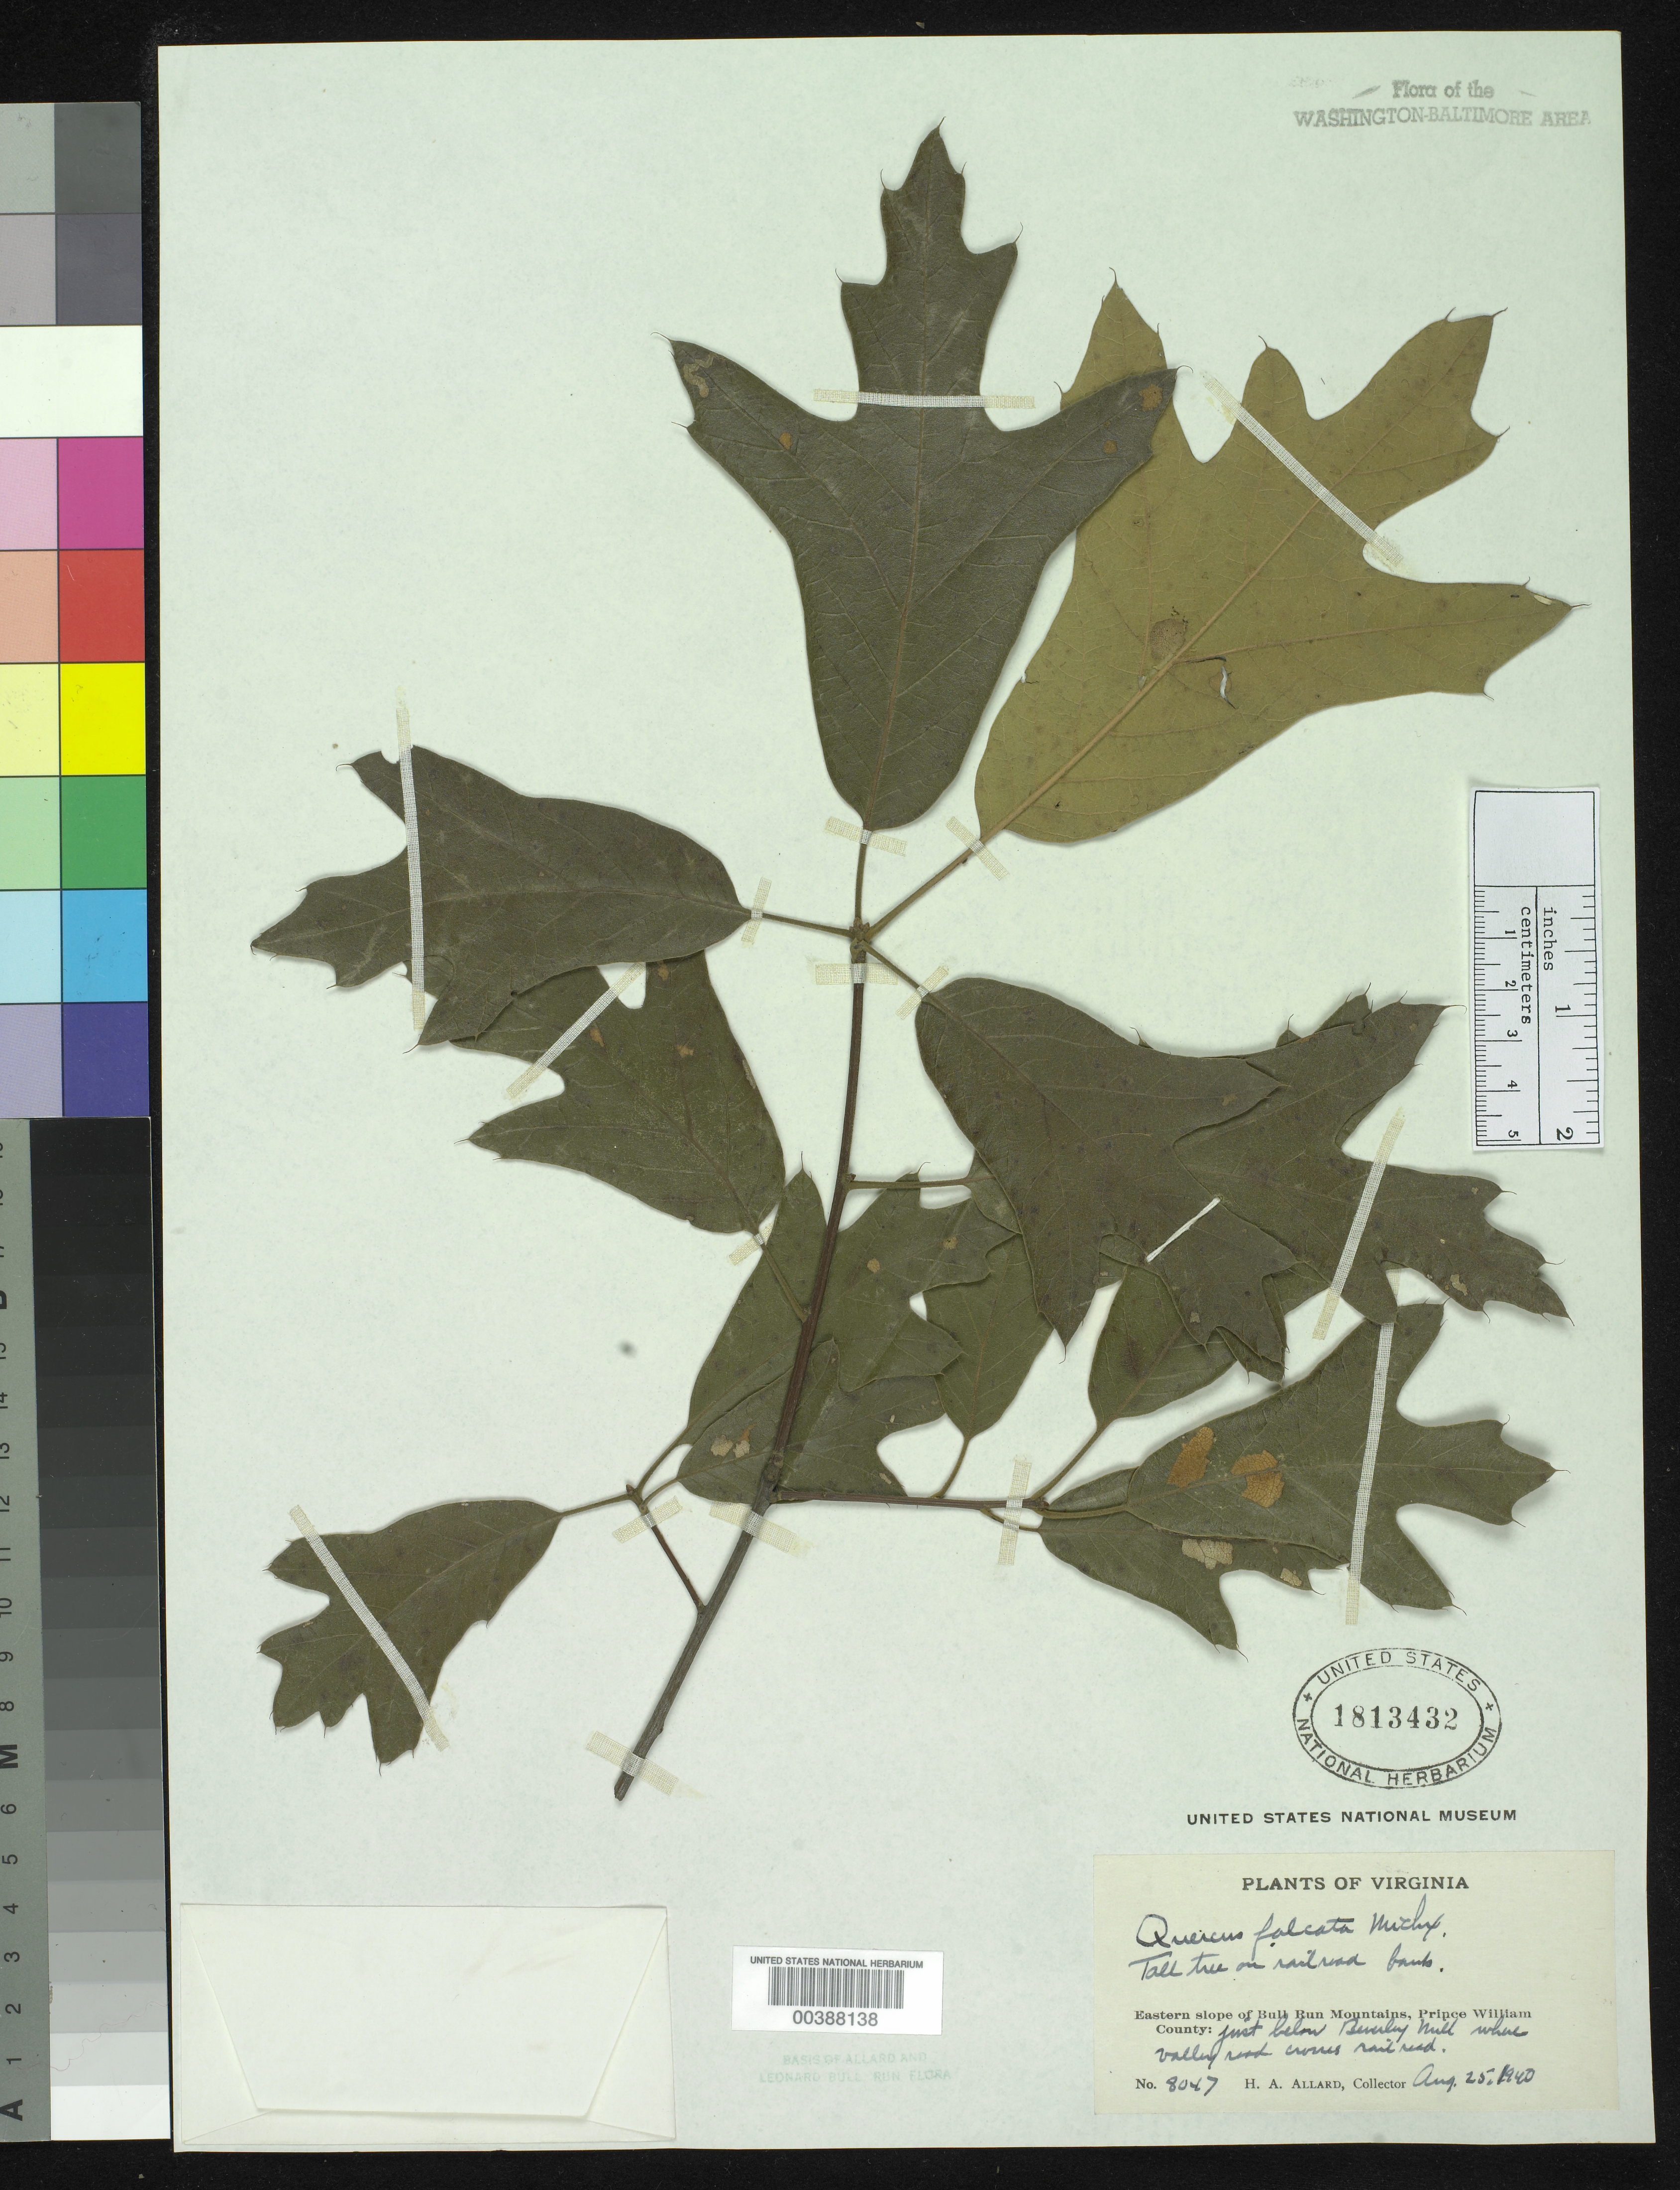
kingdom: Plantae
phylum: Tracheophyta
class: Magnoliopsida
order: Fagales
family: Fagaceae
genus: Quercus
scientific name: Quercus falcata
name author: Michx.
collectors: H. A. Allard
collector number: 8047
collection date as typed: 25 Aug 1940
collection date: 1940-08-25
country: United States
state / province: Virginia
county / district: Prince William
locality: Below Beverley Mill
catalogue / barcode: US 1813432